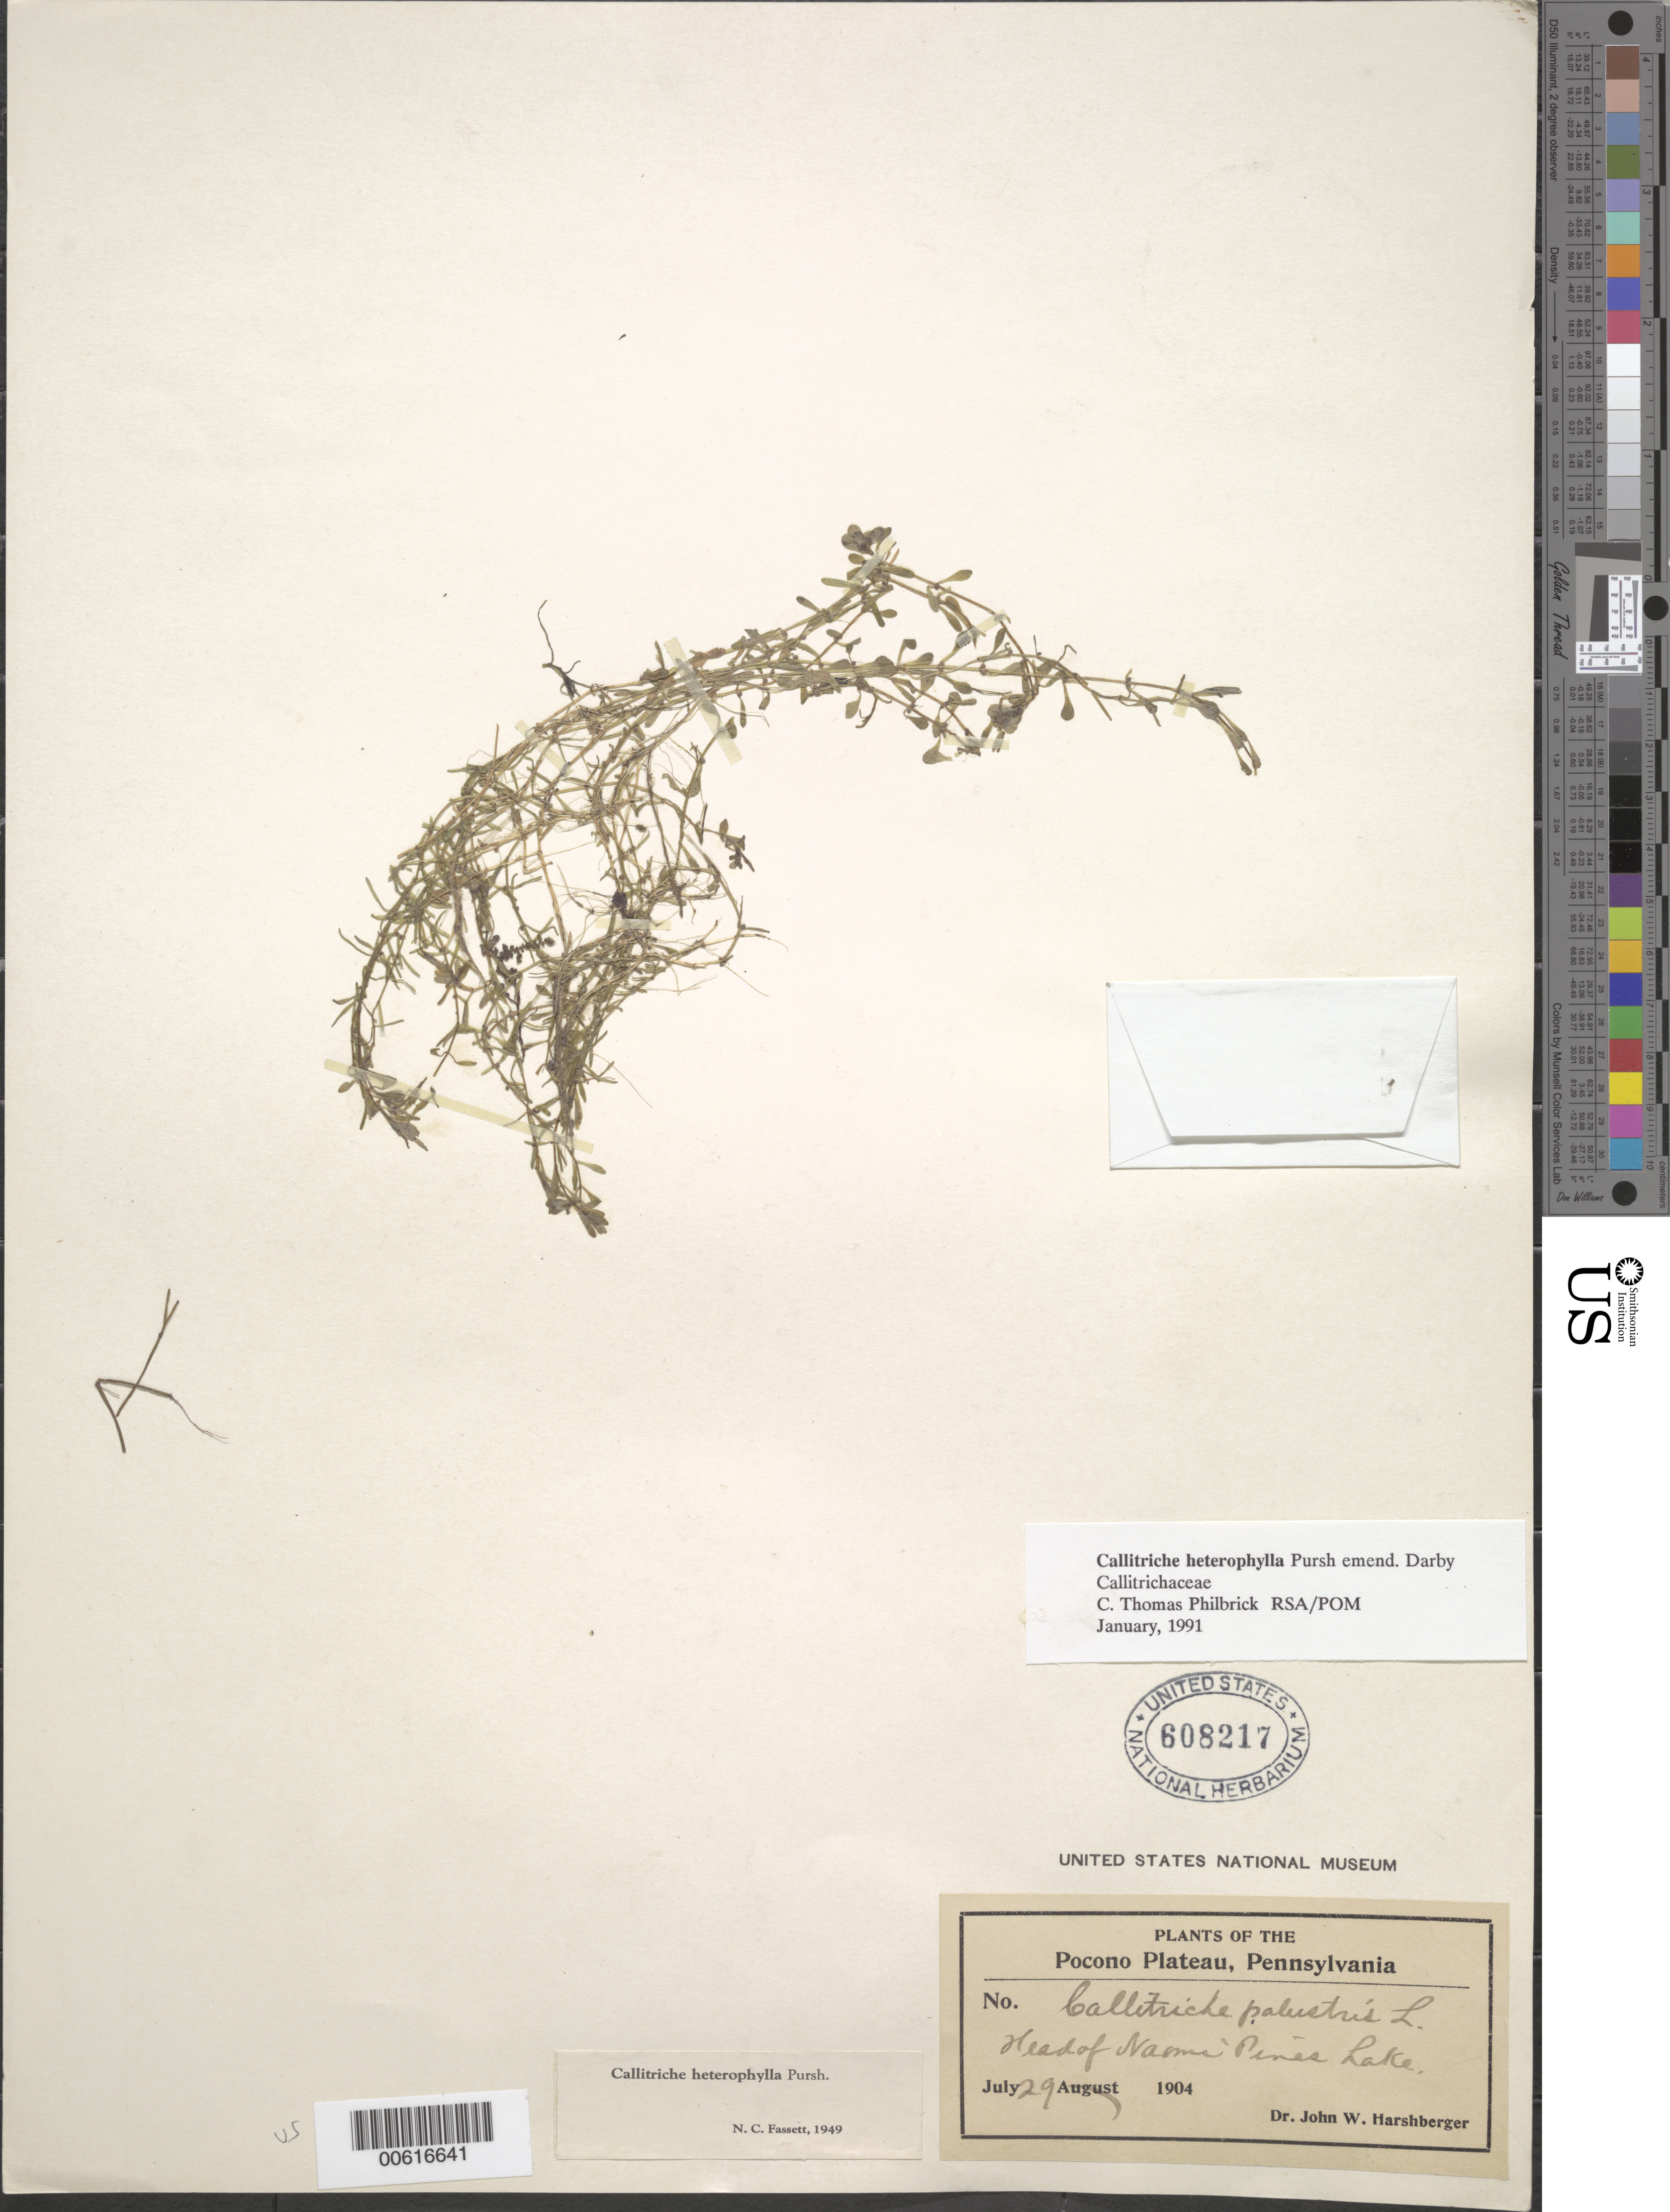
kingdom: Plantae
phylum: Tracheophyta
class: Magnoliopsida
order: Lamiales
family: Plantaginaceae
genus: Callitriche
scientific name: Callitriche heterophylla Pursh emend. Darby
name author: Pursh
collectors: J. W. Harshberger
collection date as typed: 29 Jul 1904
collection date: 1904-07-29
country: United States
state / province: Pennsylvania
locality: Head of Naomi Pines Lake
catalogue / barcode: US 608217